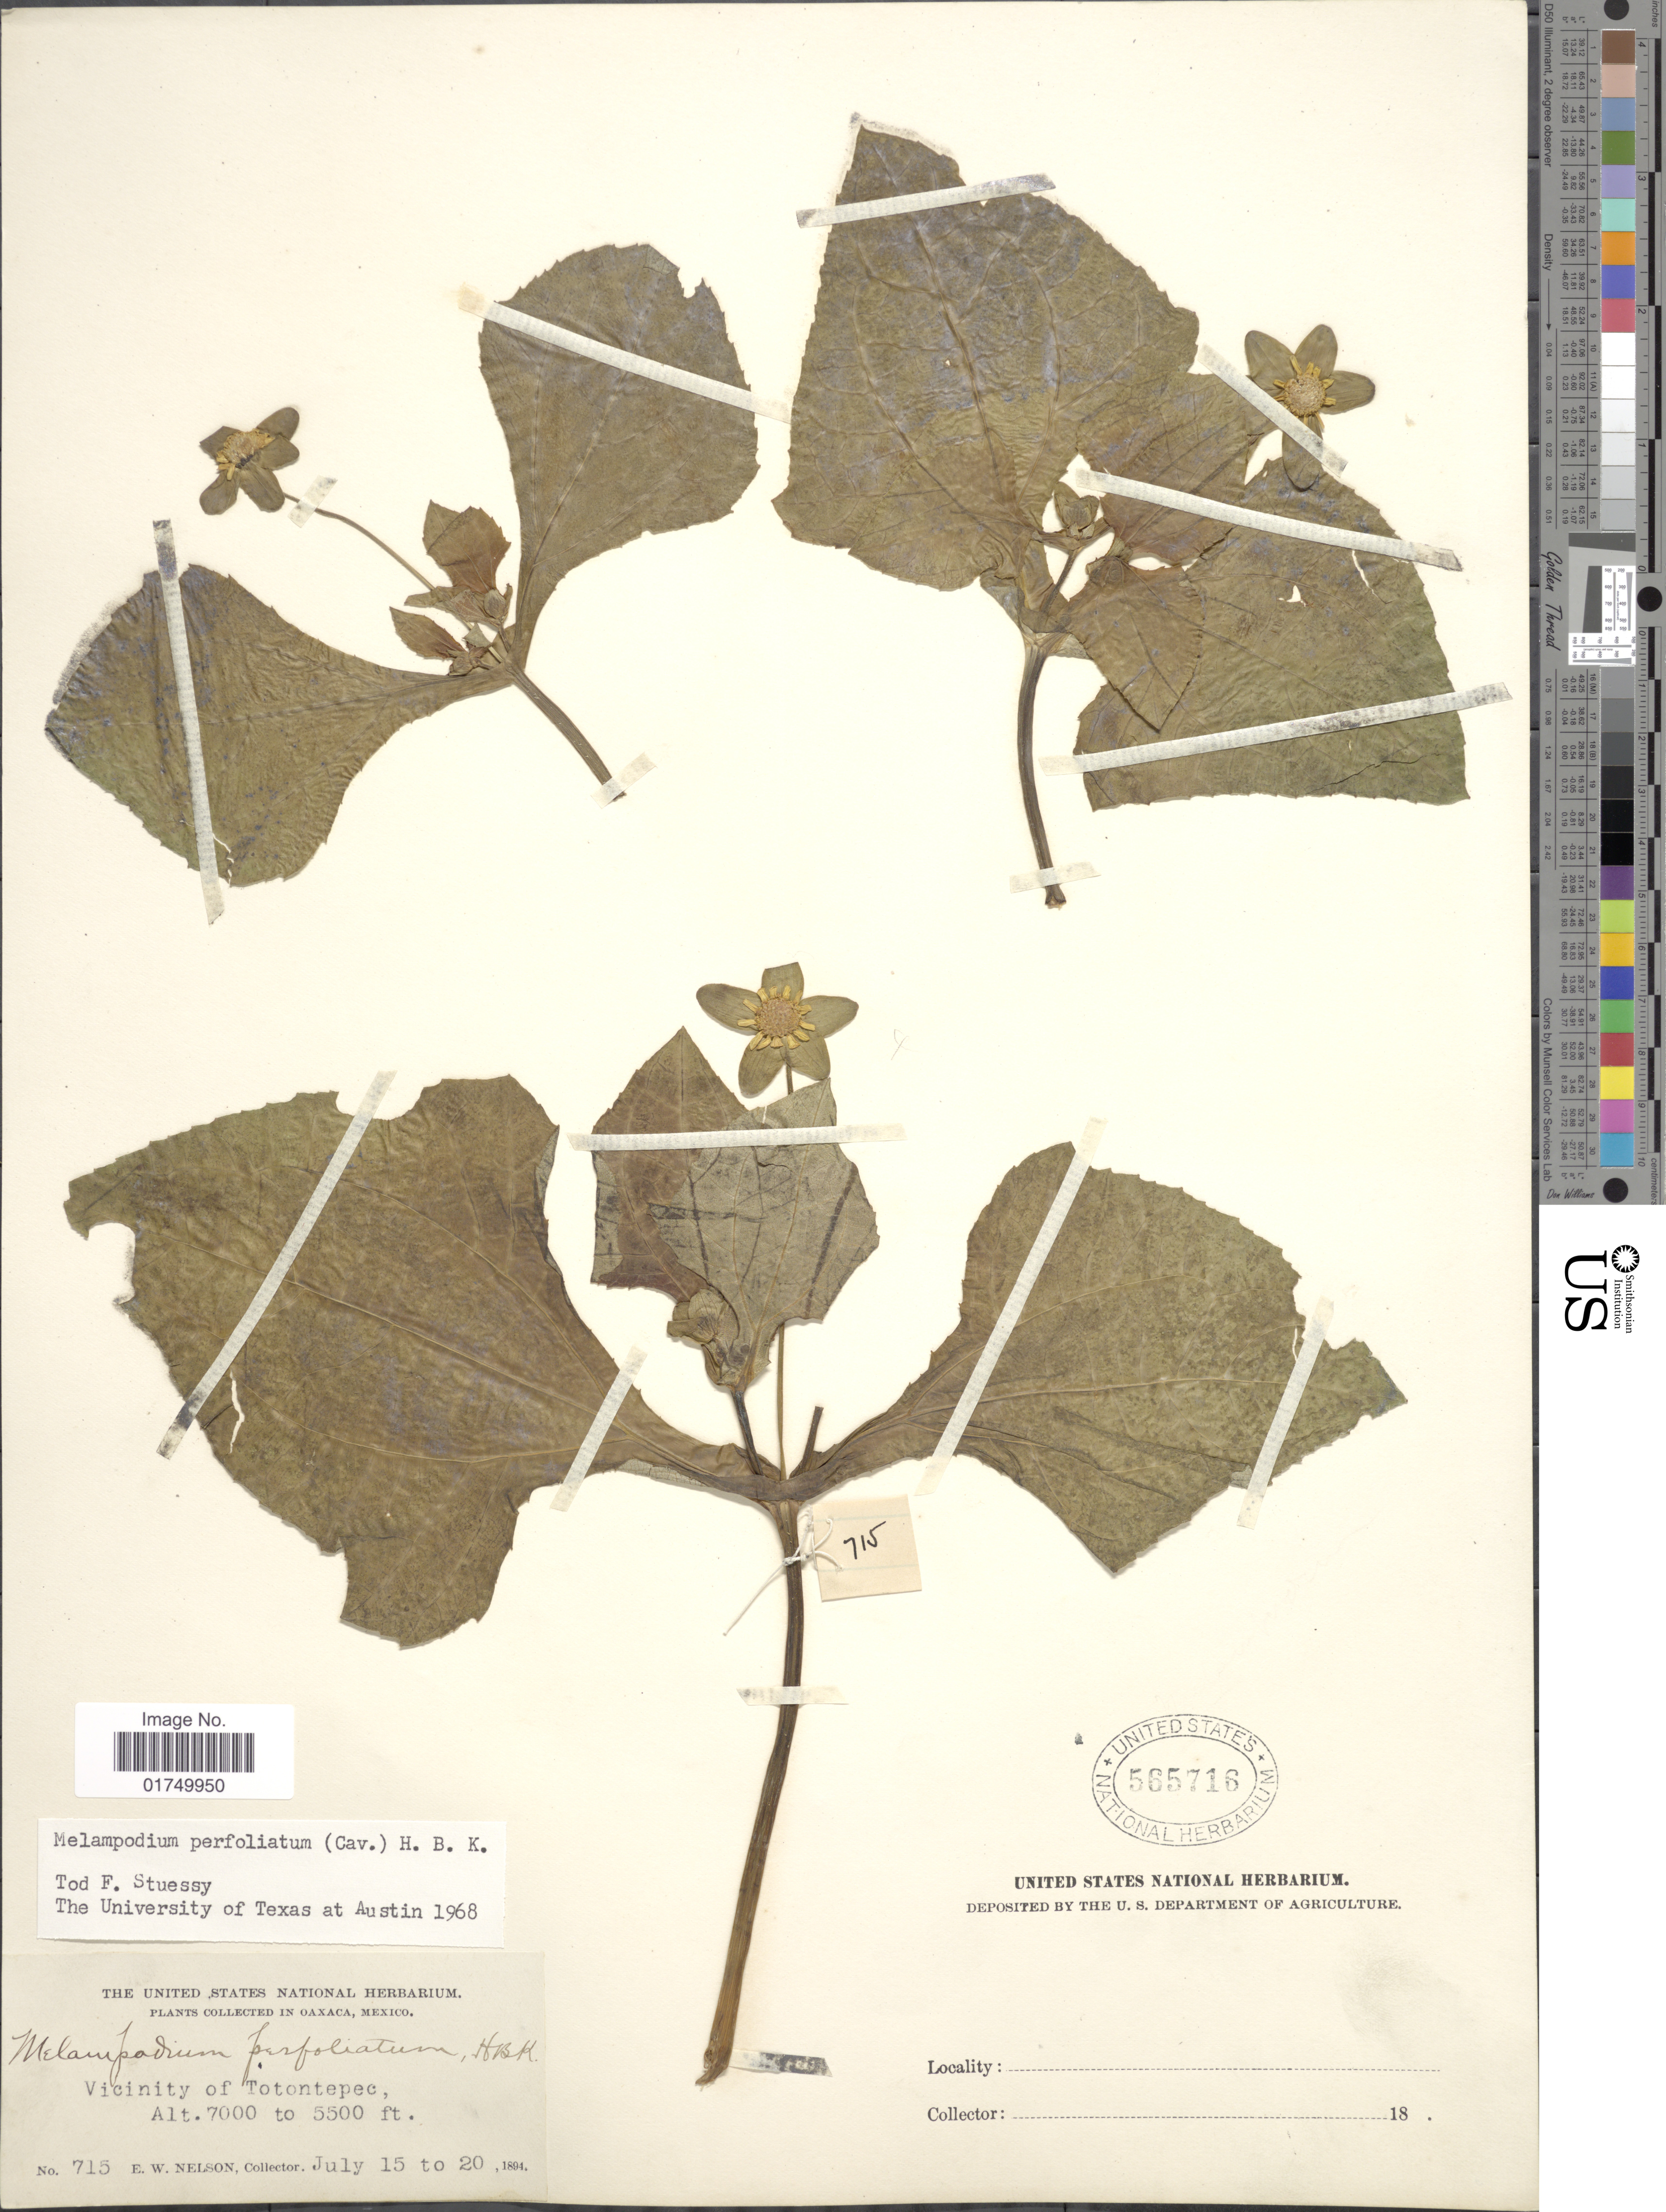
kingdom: Plantae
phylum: Tracheophyta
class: Magnoliopsida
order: Asterales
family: Asteraceae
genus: Melampodium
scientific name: Melampodium perfoliatum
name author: (Cav.) Kunth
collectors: E. W. Nelson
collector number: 715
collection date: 1894-07-15/1894-07-20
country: Mexico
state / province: Oaxaca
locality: In Oaxaca, Mexico. Vicinity of Totontepec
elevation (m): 1676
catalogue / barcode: US 565716